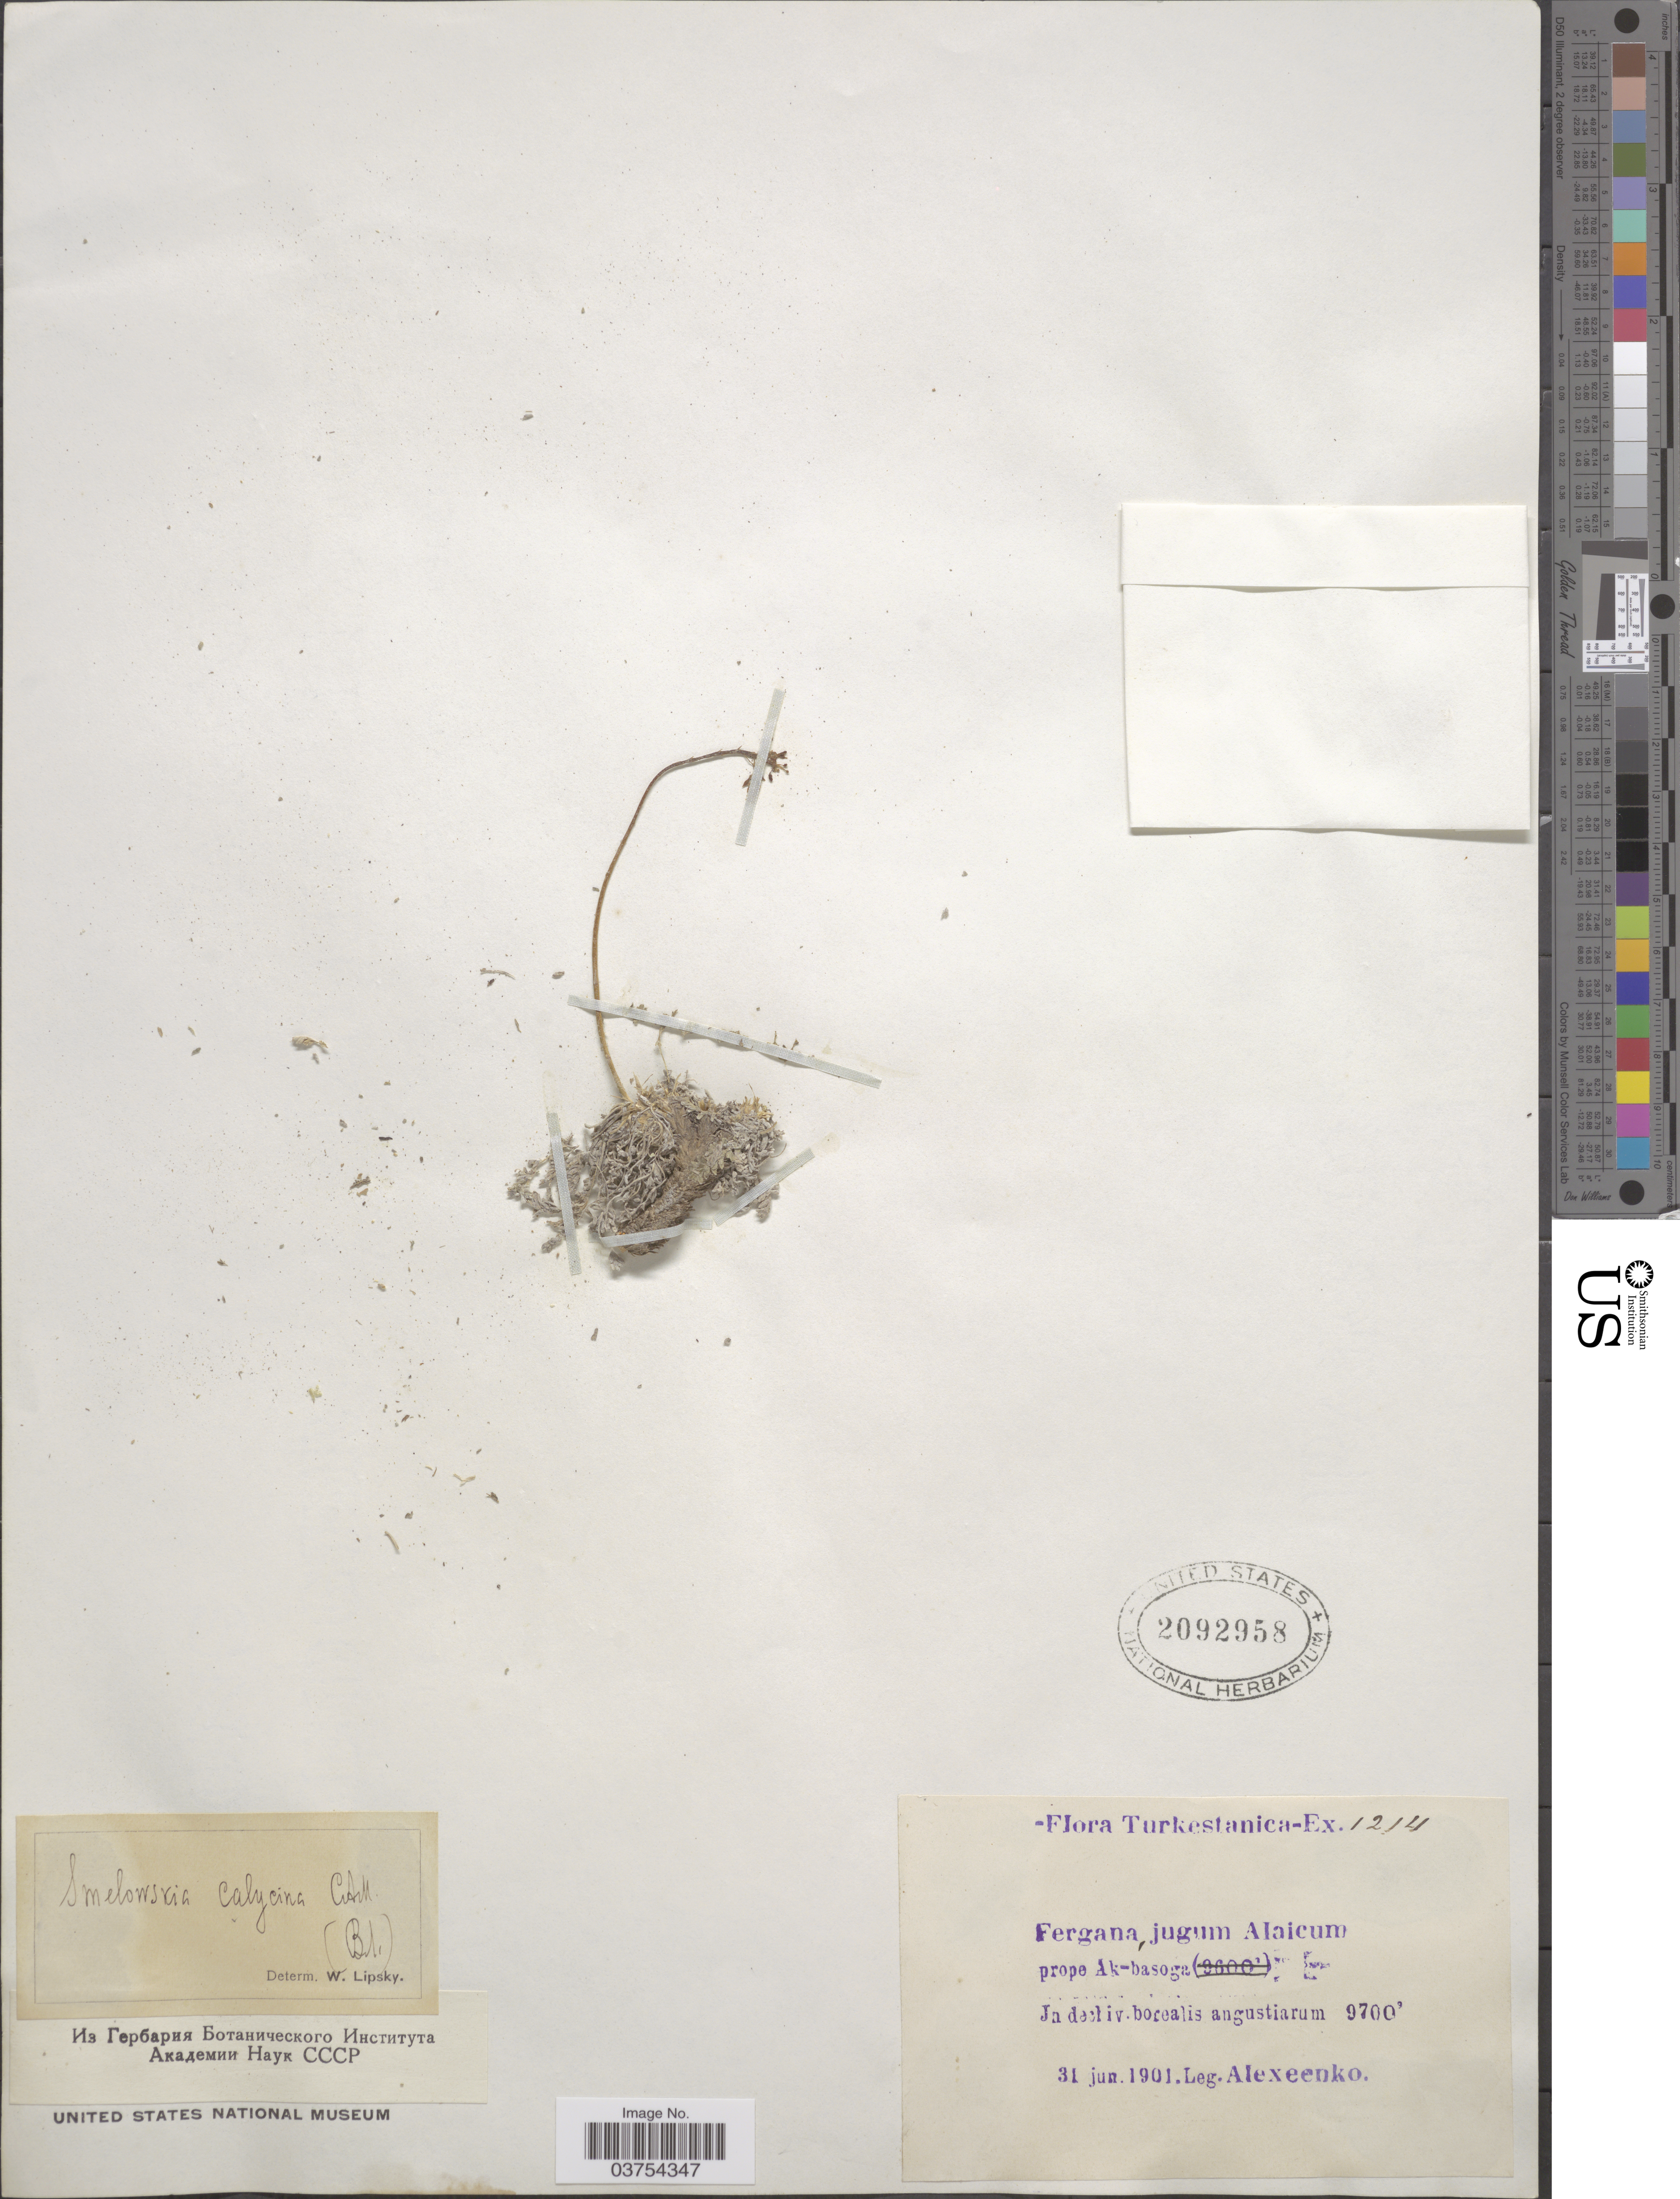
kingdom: Plantae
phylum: Tracheophyta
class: Magnoliopsida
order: Brassicales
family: Brassicaceae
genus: Smelowskia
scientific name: Smelowskia calycina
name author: (Stephan) C.A. Mey.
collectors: Alexeenko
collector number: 1214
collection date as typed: Transcribed d/m/y: 31/6/1901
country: Kyrgyzstan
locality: Turkestanica. Fergana, jugum Alaicum prope Ak-basoga.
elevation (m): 2957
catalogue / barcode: US 2092958